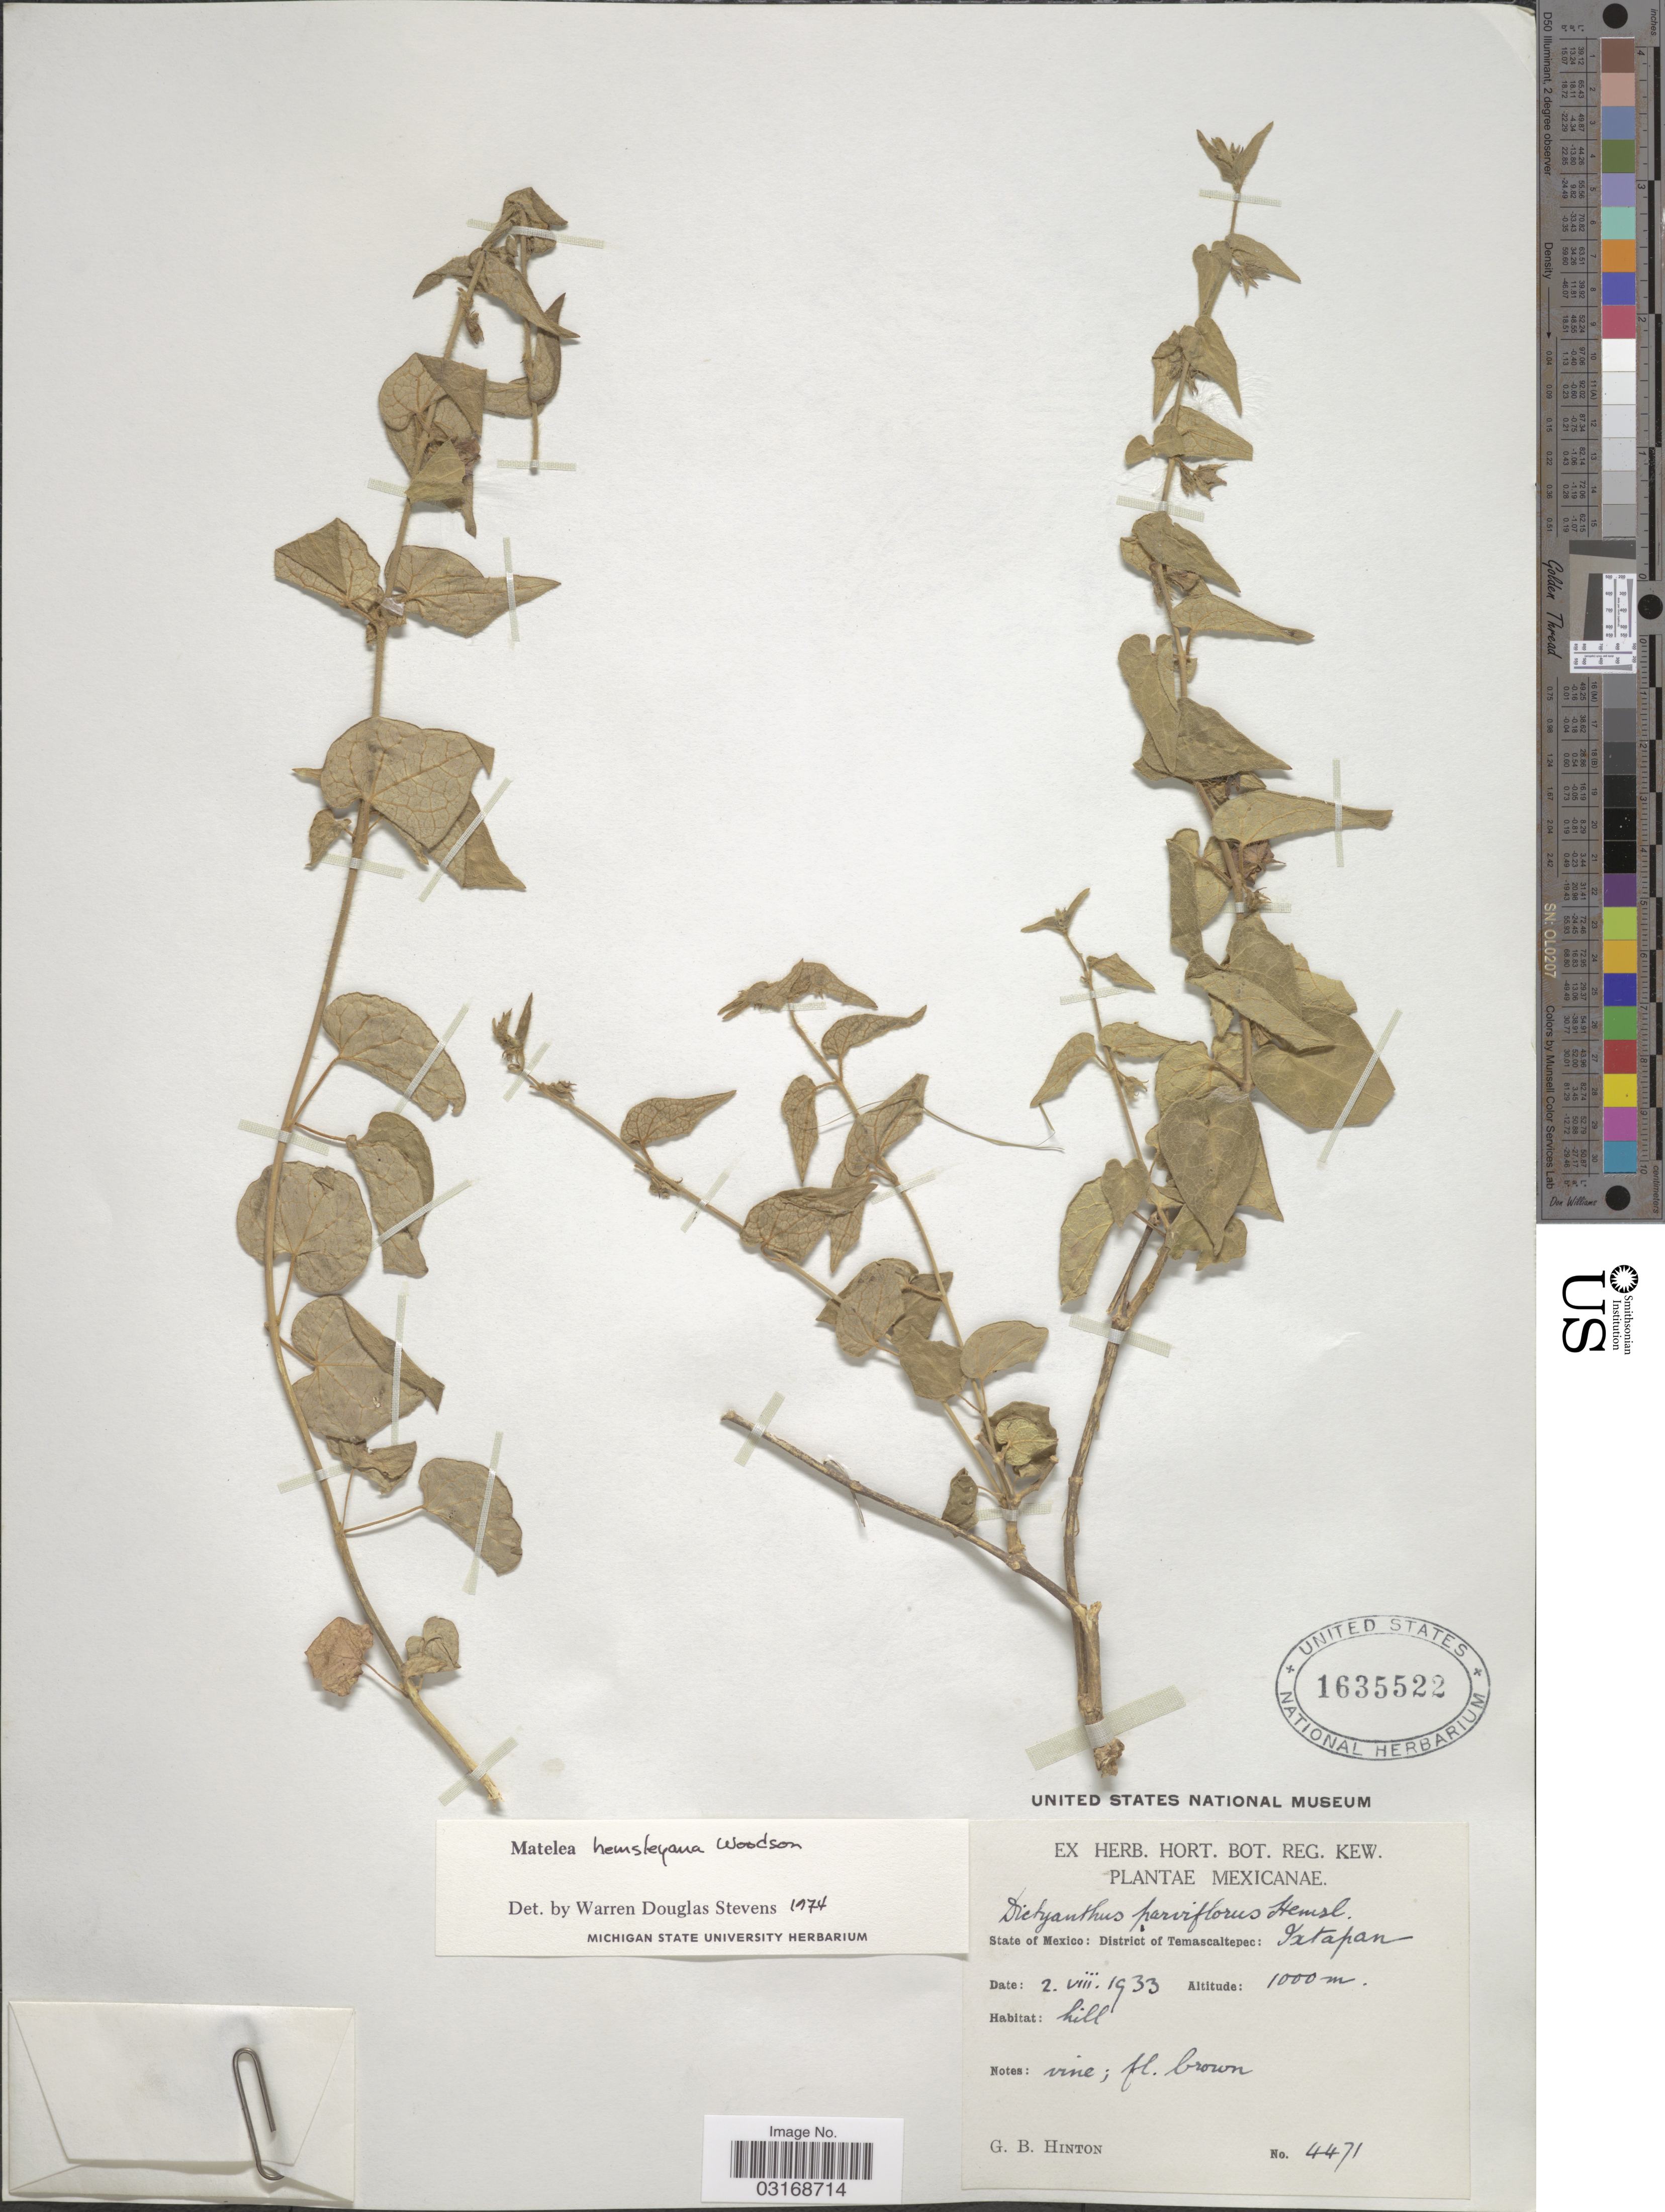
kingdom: Plantae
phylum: Tracheophyta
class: Magnoliopsida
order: Gentianales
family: Apocynaceae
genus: Matelea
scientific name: Matelea hemsleyana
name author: Woodson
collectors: G. B. Hinton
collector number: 4471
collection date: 1933-08-02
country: Mexico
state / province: México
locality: State of Mexico: District of Temascaltepec: Ixtapan.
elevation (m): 1000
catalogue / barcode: US 1635522